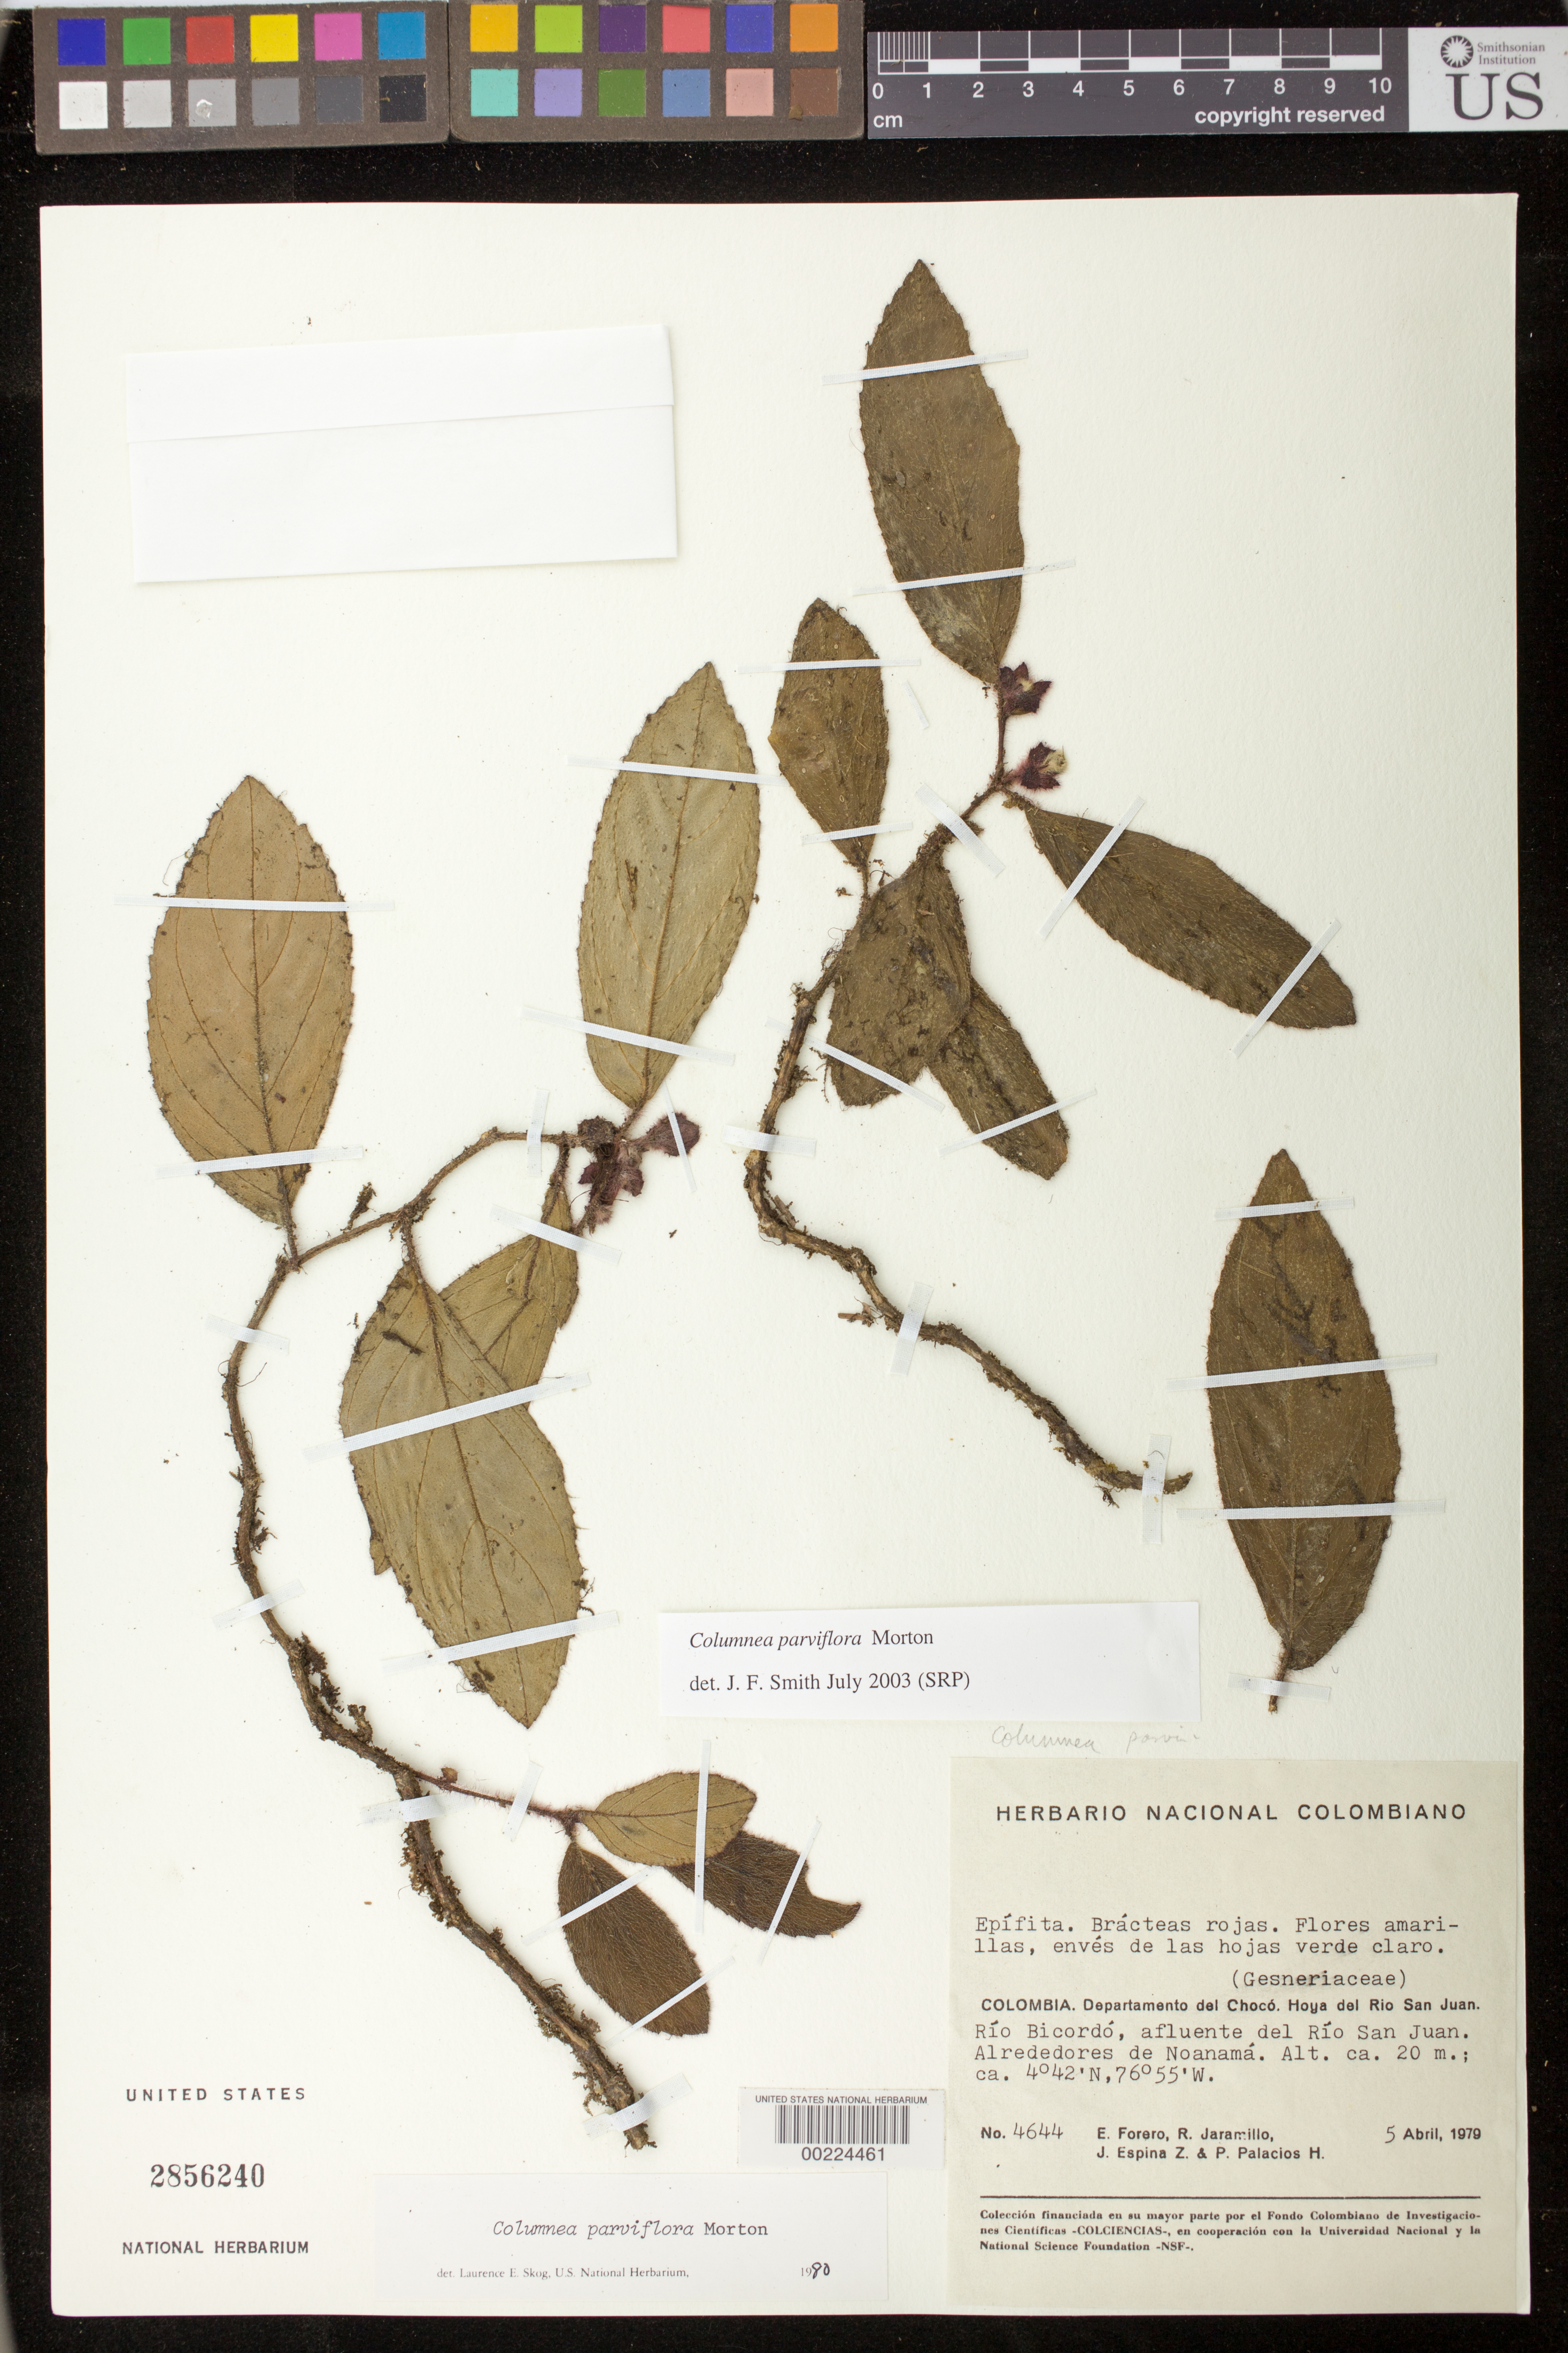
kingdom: Plantae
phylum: Tracheophyta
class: Magnoliopsida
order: Lamiales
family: Gesneriaceae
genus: Columnea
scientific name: Columnea herthae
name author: Mansf.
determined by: Clark, J. L.; Skog, Laurence E.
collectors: E. Forero, R. Jaramillo M., J. Espina Z. & P. Palacios H.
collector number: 4644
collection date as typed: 05 Apr 1979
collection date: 1979-04-05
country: Colombia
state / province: Chocó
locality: Valley of Rio San Juan, Rio Bicordo, tributary of Rio San Juan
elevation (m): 20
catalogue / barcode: US 2856240